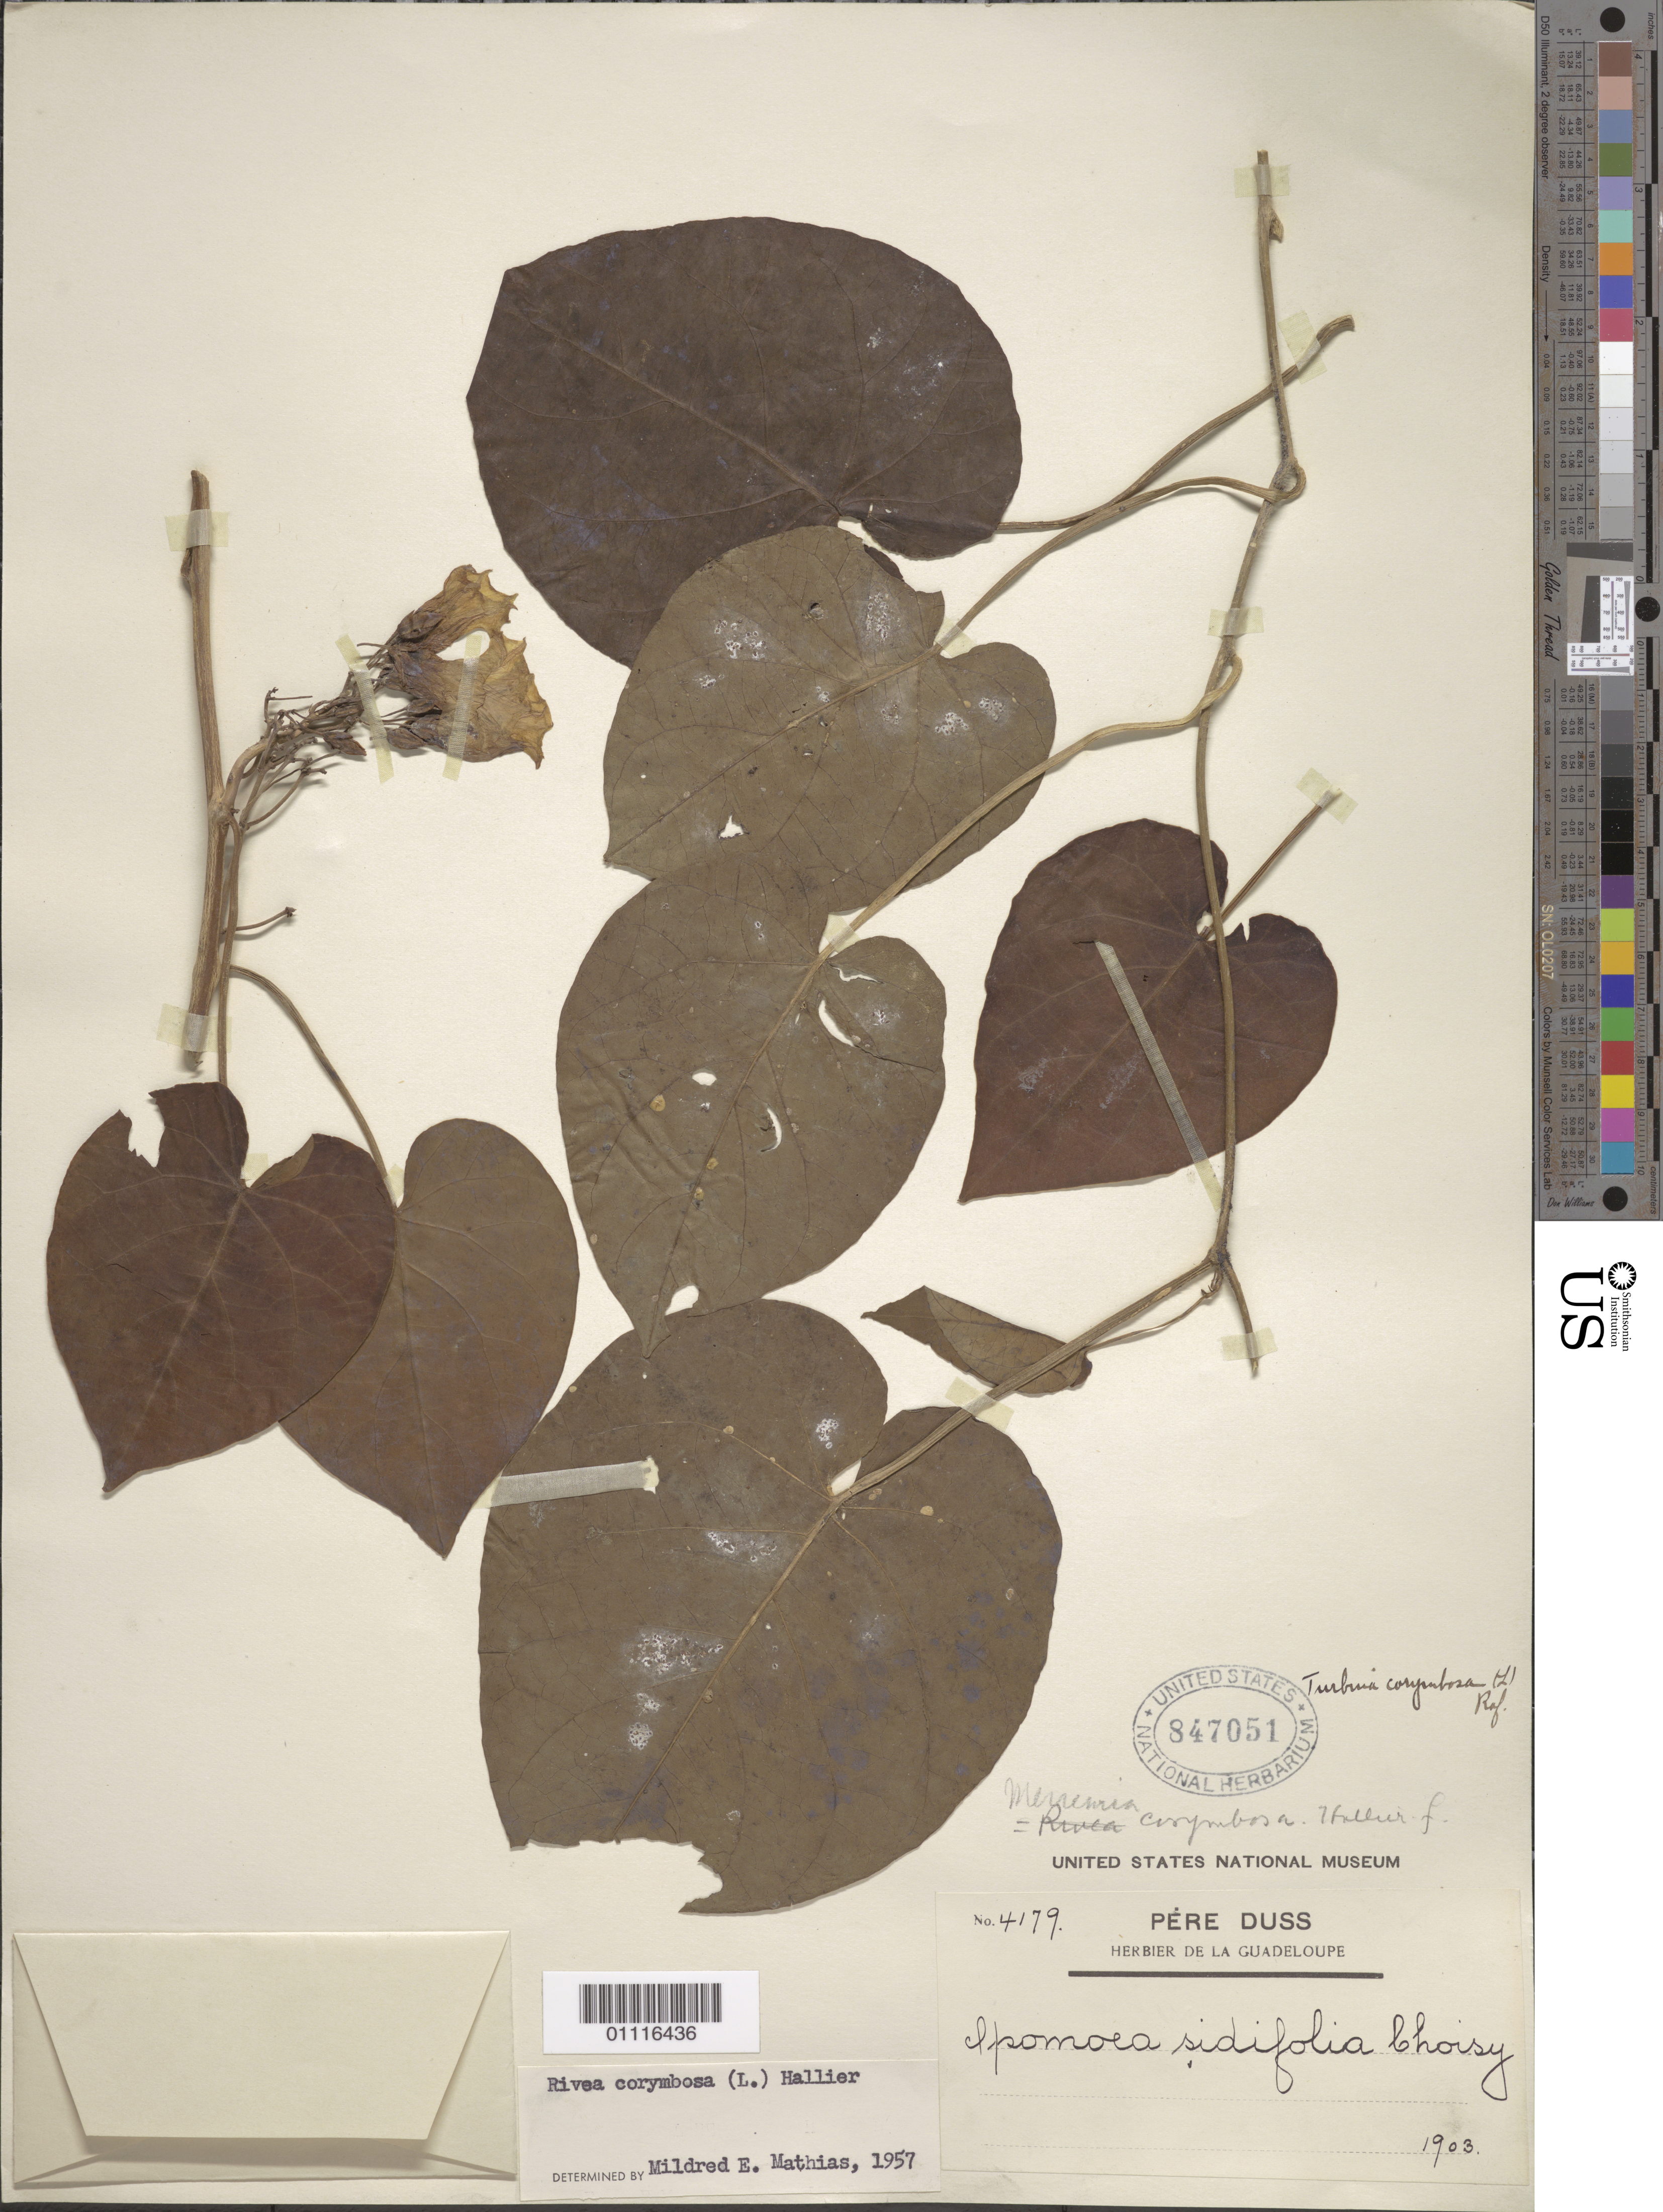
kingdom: Plantae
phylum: Tracheophyta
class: Magnoliopsida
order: Solanales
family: Convolvulaceae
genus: Turbina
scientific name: Turbina corymbosa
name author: (L.) Raf.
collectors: Père Duss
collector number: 4179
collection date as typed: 1903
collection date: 1903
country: Guadeloupe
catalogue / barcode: US 847051